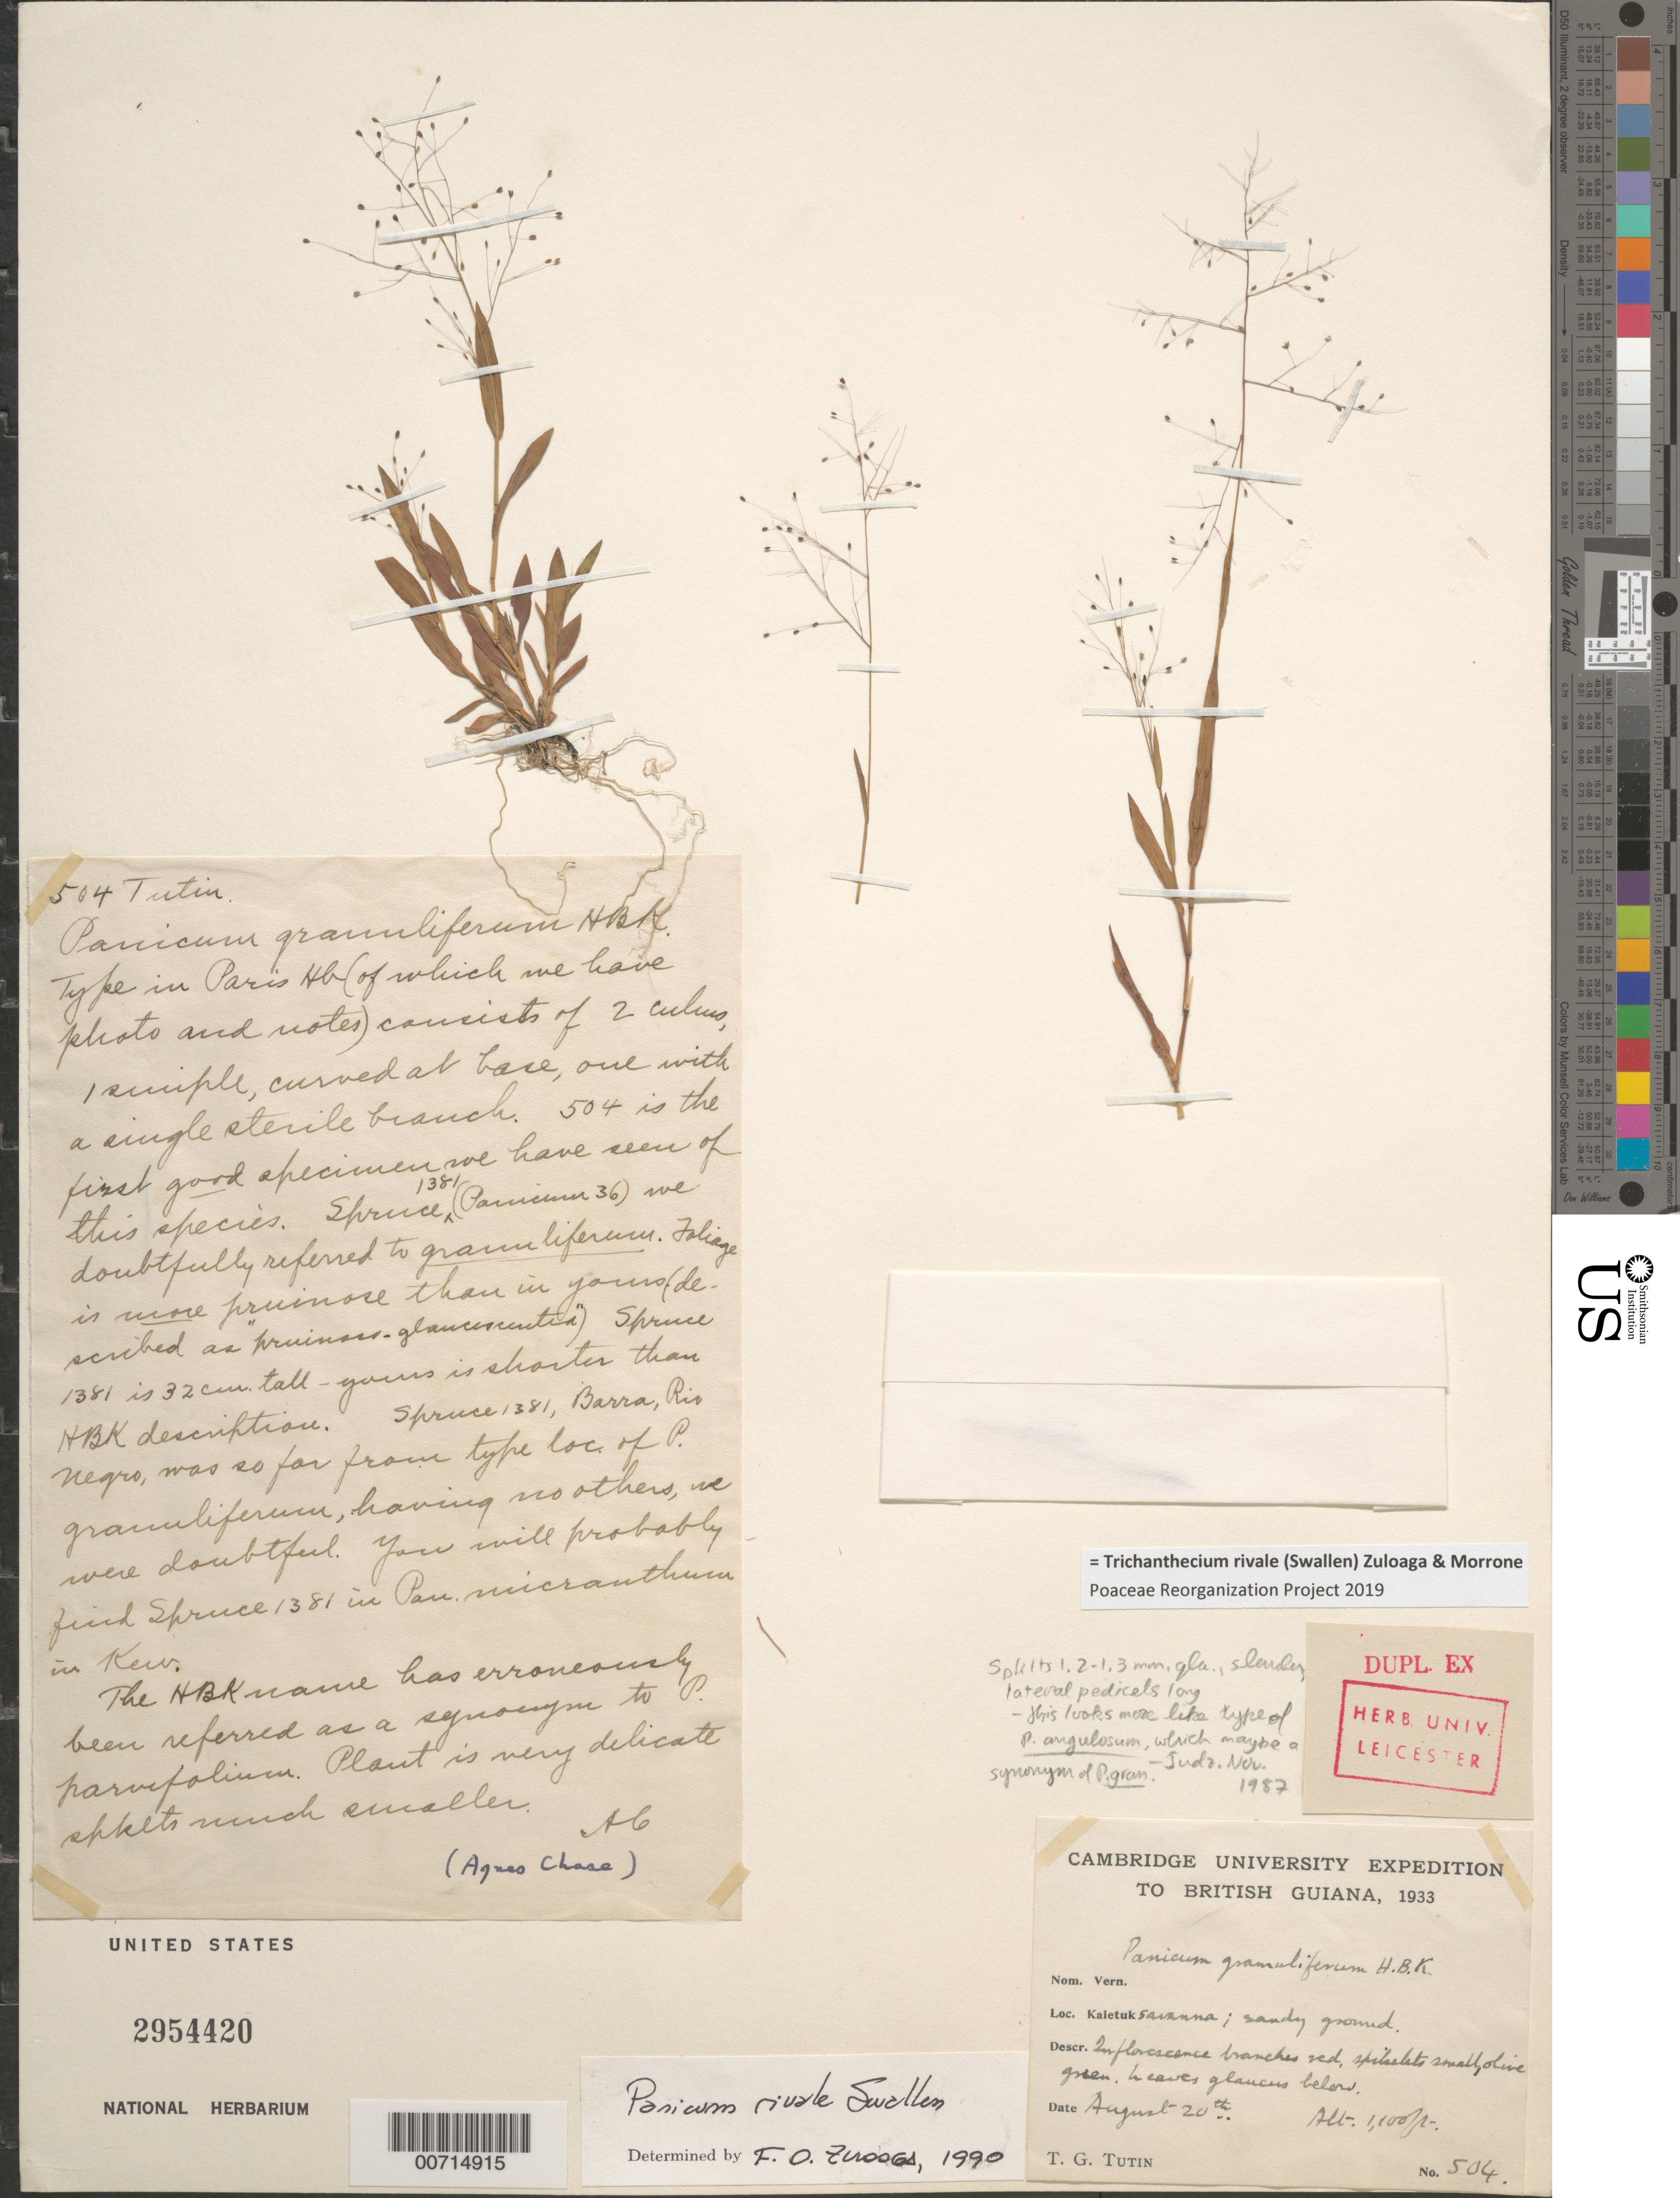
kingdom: Plantae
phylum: Tracheophyta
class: Liliopsida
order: Poales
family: Poaceae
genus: Trichanthecium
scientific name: Trichanthecium rivale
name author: (Swallen) Zuloaga & Morrone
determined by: Poaceae Reorganization Project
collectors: T. G. Tutin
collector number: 504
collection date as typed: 20-Aug-33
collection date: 1933-08-20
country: Guyana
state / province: Potaro-Siparuni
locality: Kaietuk Savanna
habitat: Sandy ground, savanna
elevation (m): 335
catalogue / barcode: US 2954420